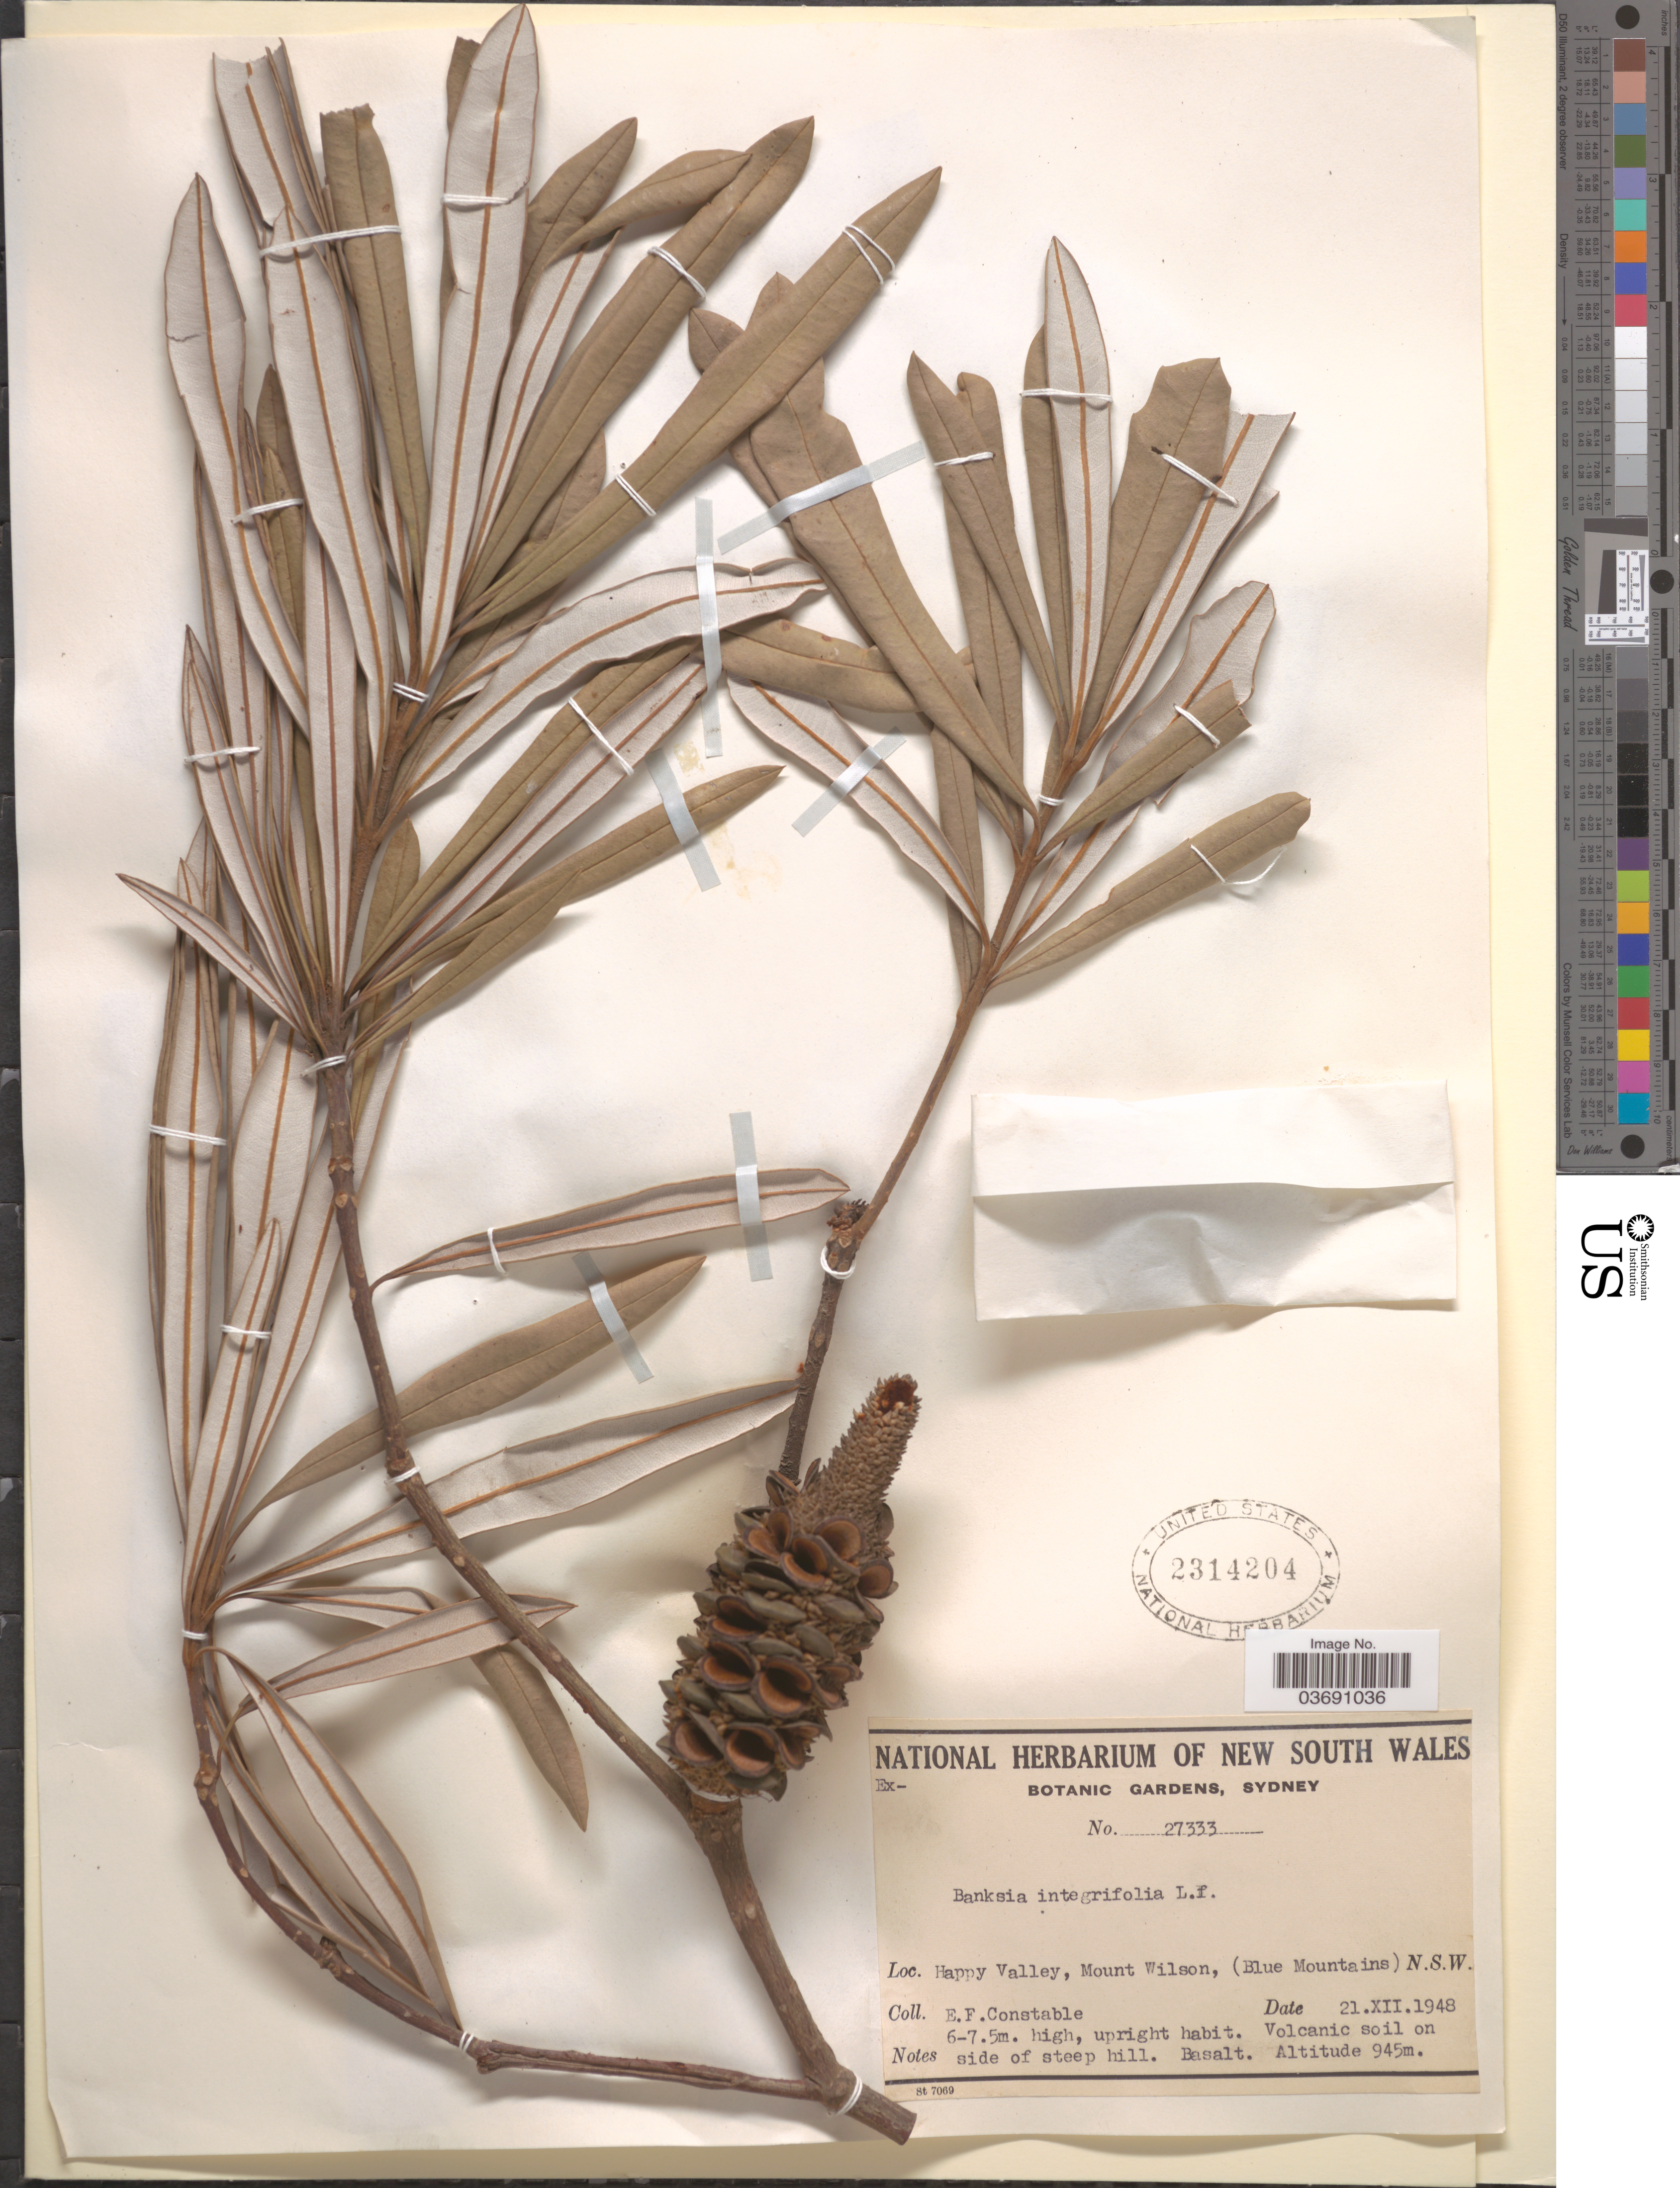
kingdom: Plantae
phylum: Tracheophyta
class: Magnoliopsida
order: Proteales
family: Proteaceae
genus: Banksia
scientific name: Banksia integrifolia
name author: L. f.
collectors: E. F. Constable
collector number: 27333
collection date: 1948-12-21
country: Australia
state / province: New South Wales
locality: Happy Valley, Mount Wilson, (Blue Mountains).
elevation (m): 945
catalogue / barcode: US 2314204